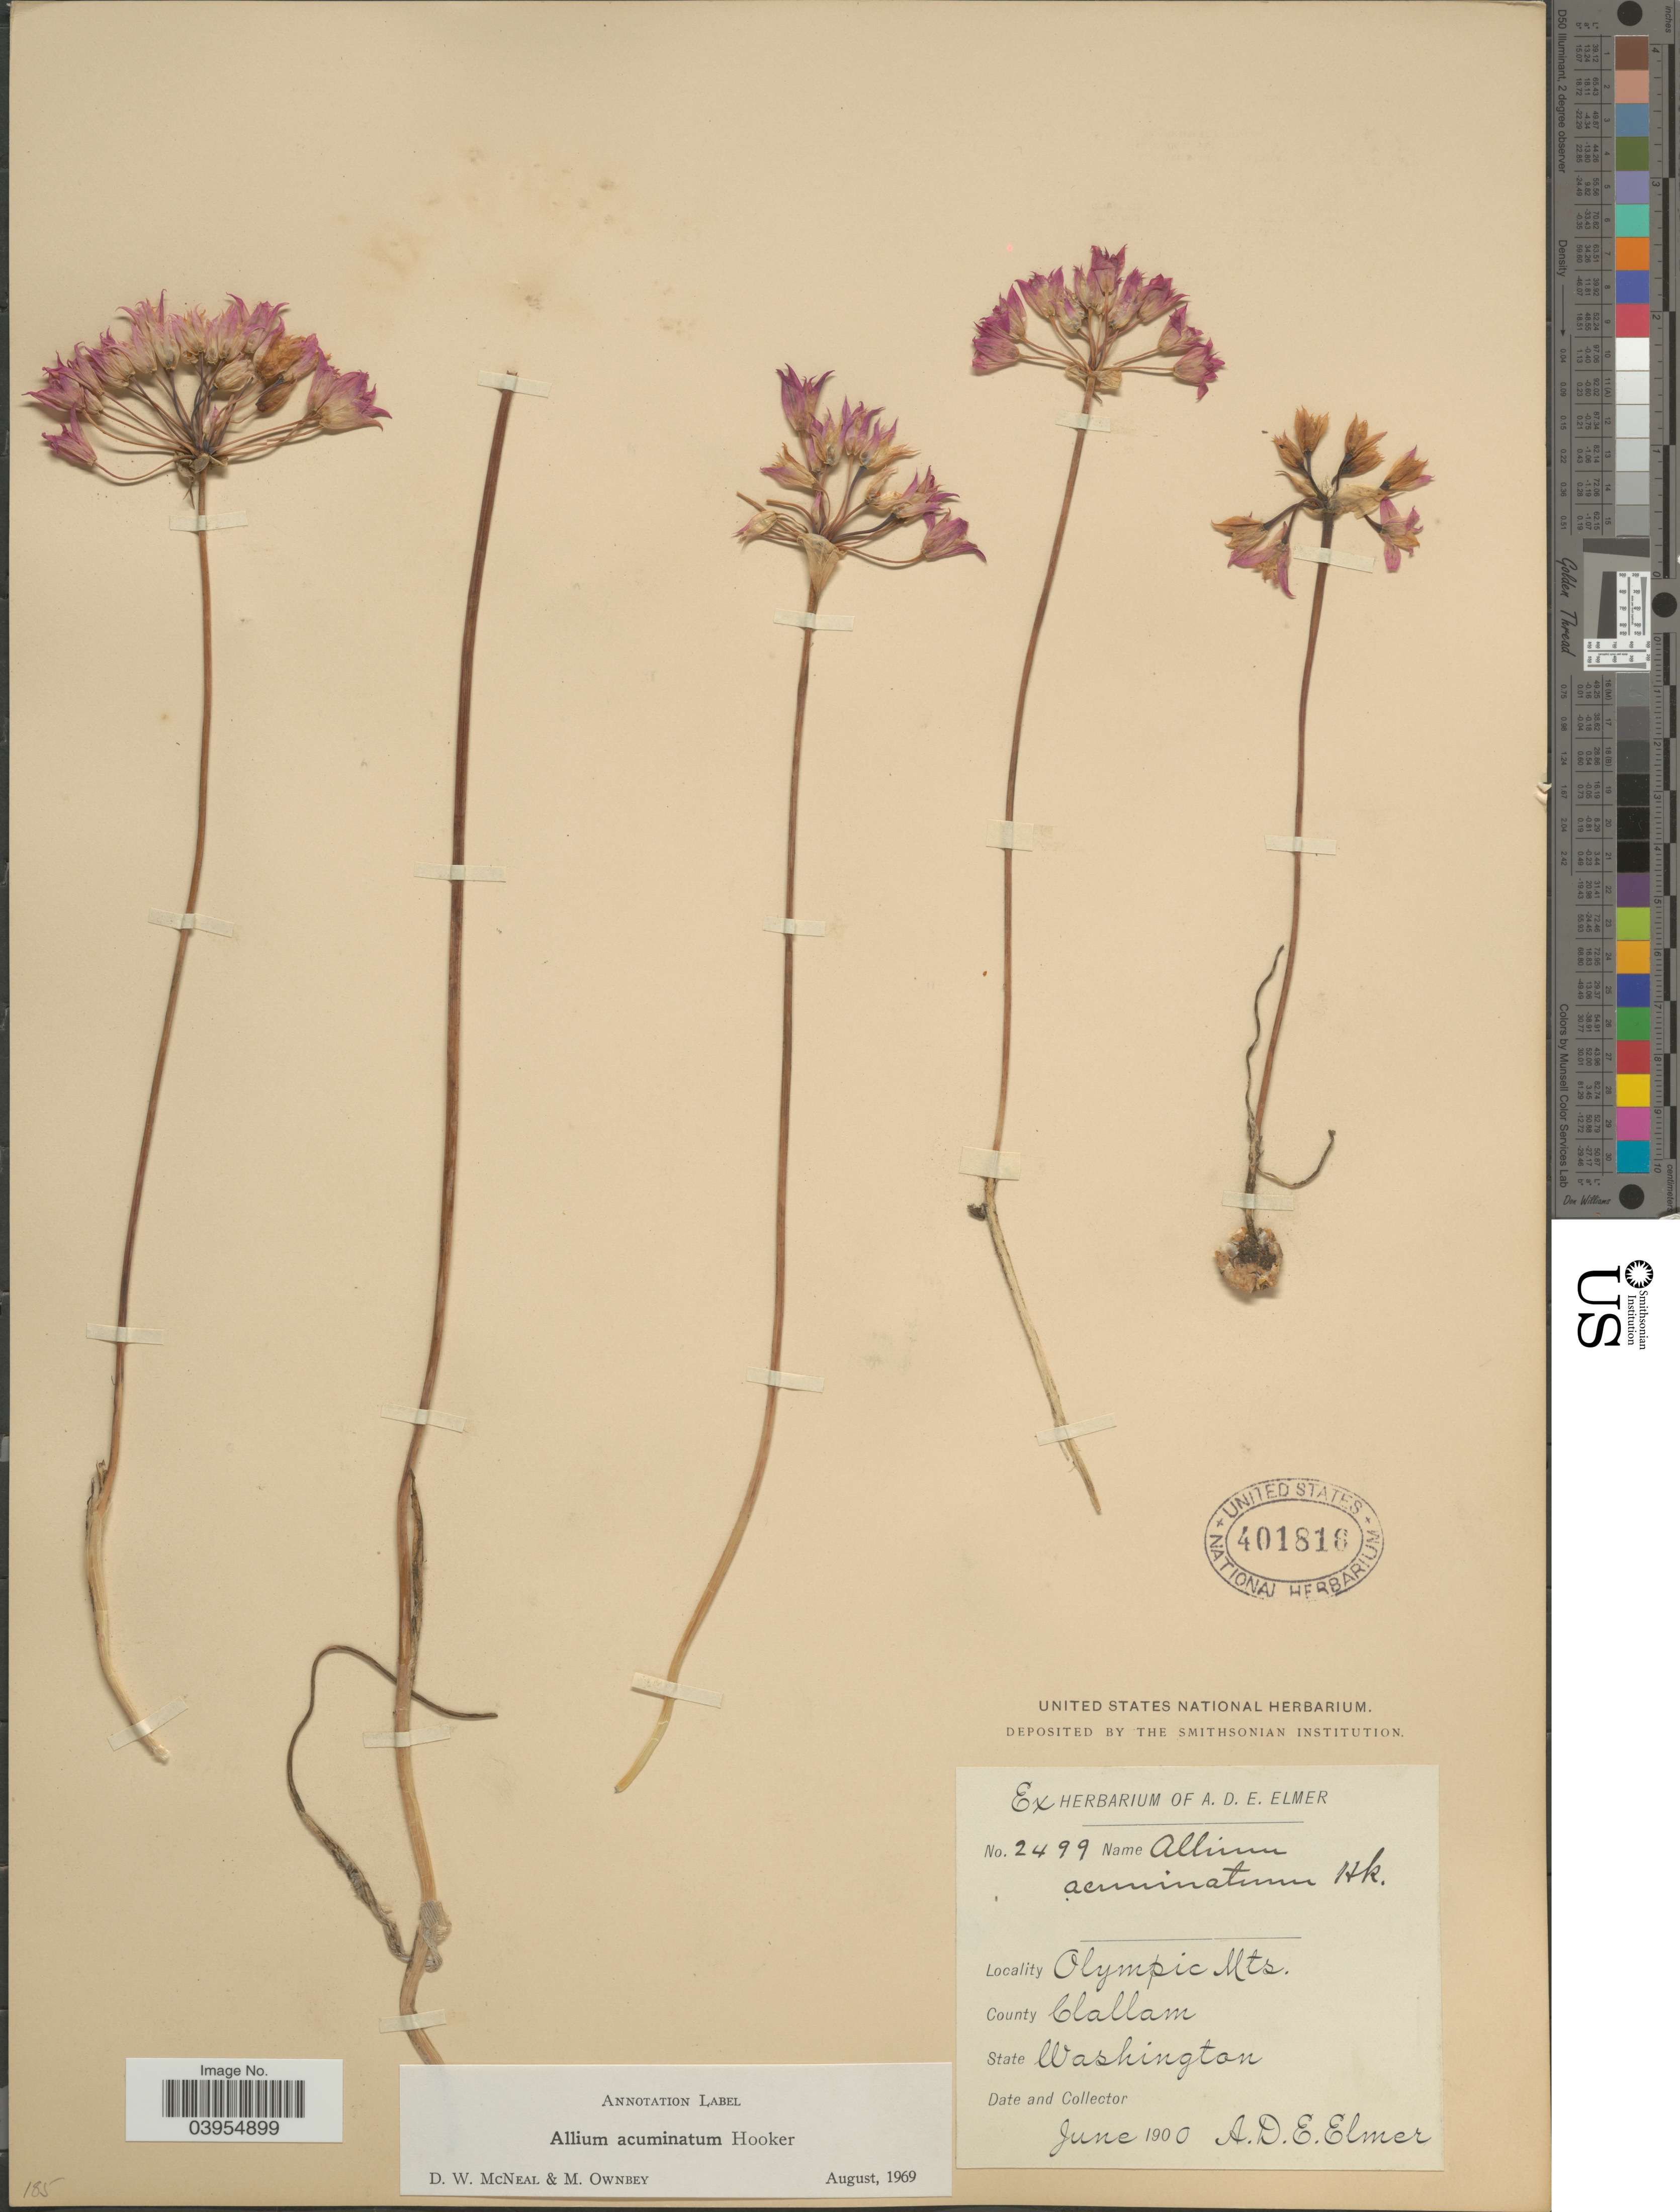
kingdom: Plantae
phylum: Tracheophyta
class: Liliopsida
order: Asparagales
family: Amaryllidaceae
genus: Allium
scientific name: Allium acuminatum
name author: Hook.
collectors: A. D. E. Elmer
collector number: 2499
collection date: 1900-06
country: United States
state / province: Washington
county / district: Clallam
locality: Olympic Mts. County Clallam.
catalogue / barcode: US 401816